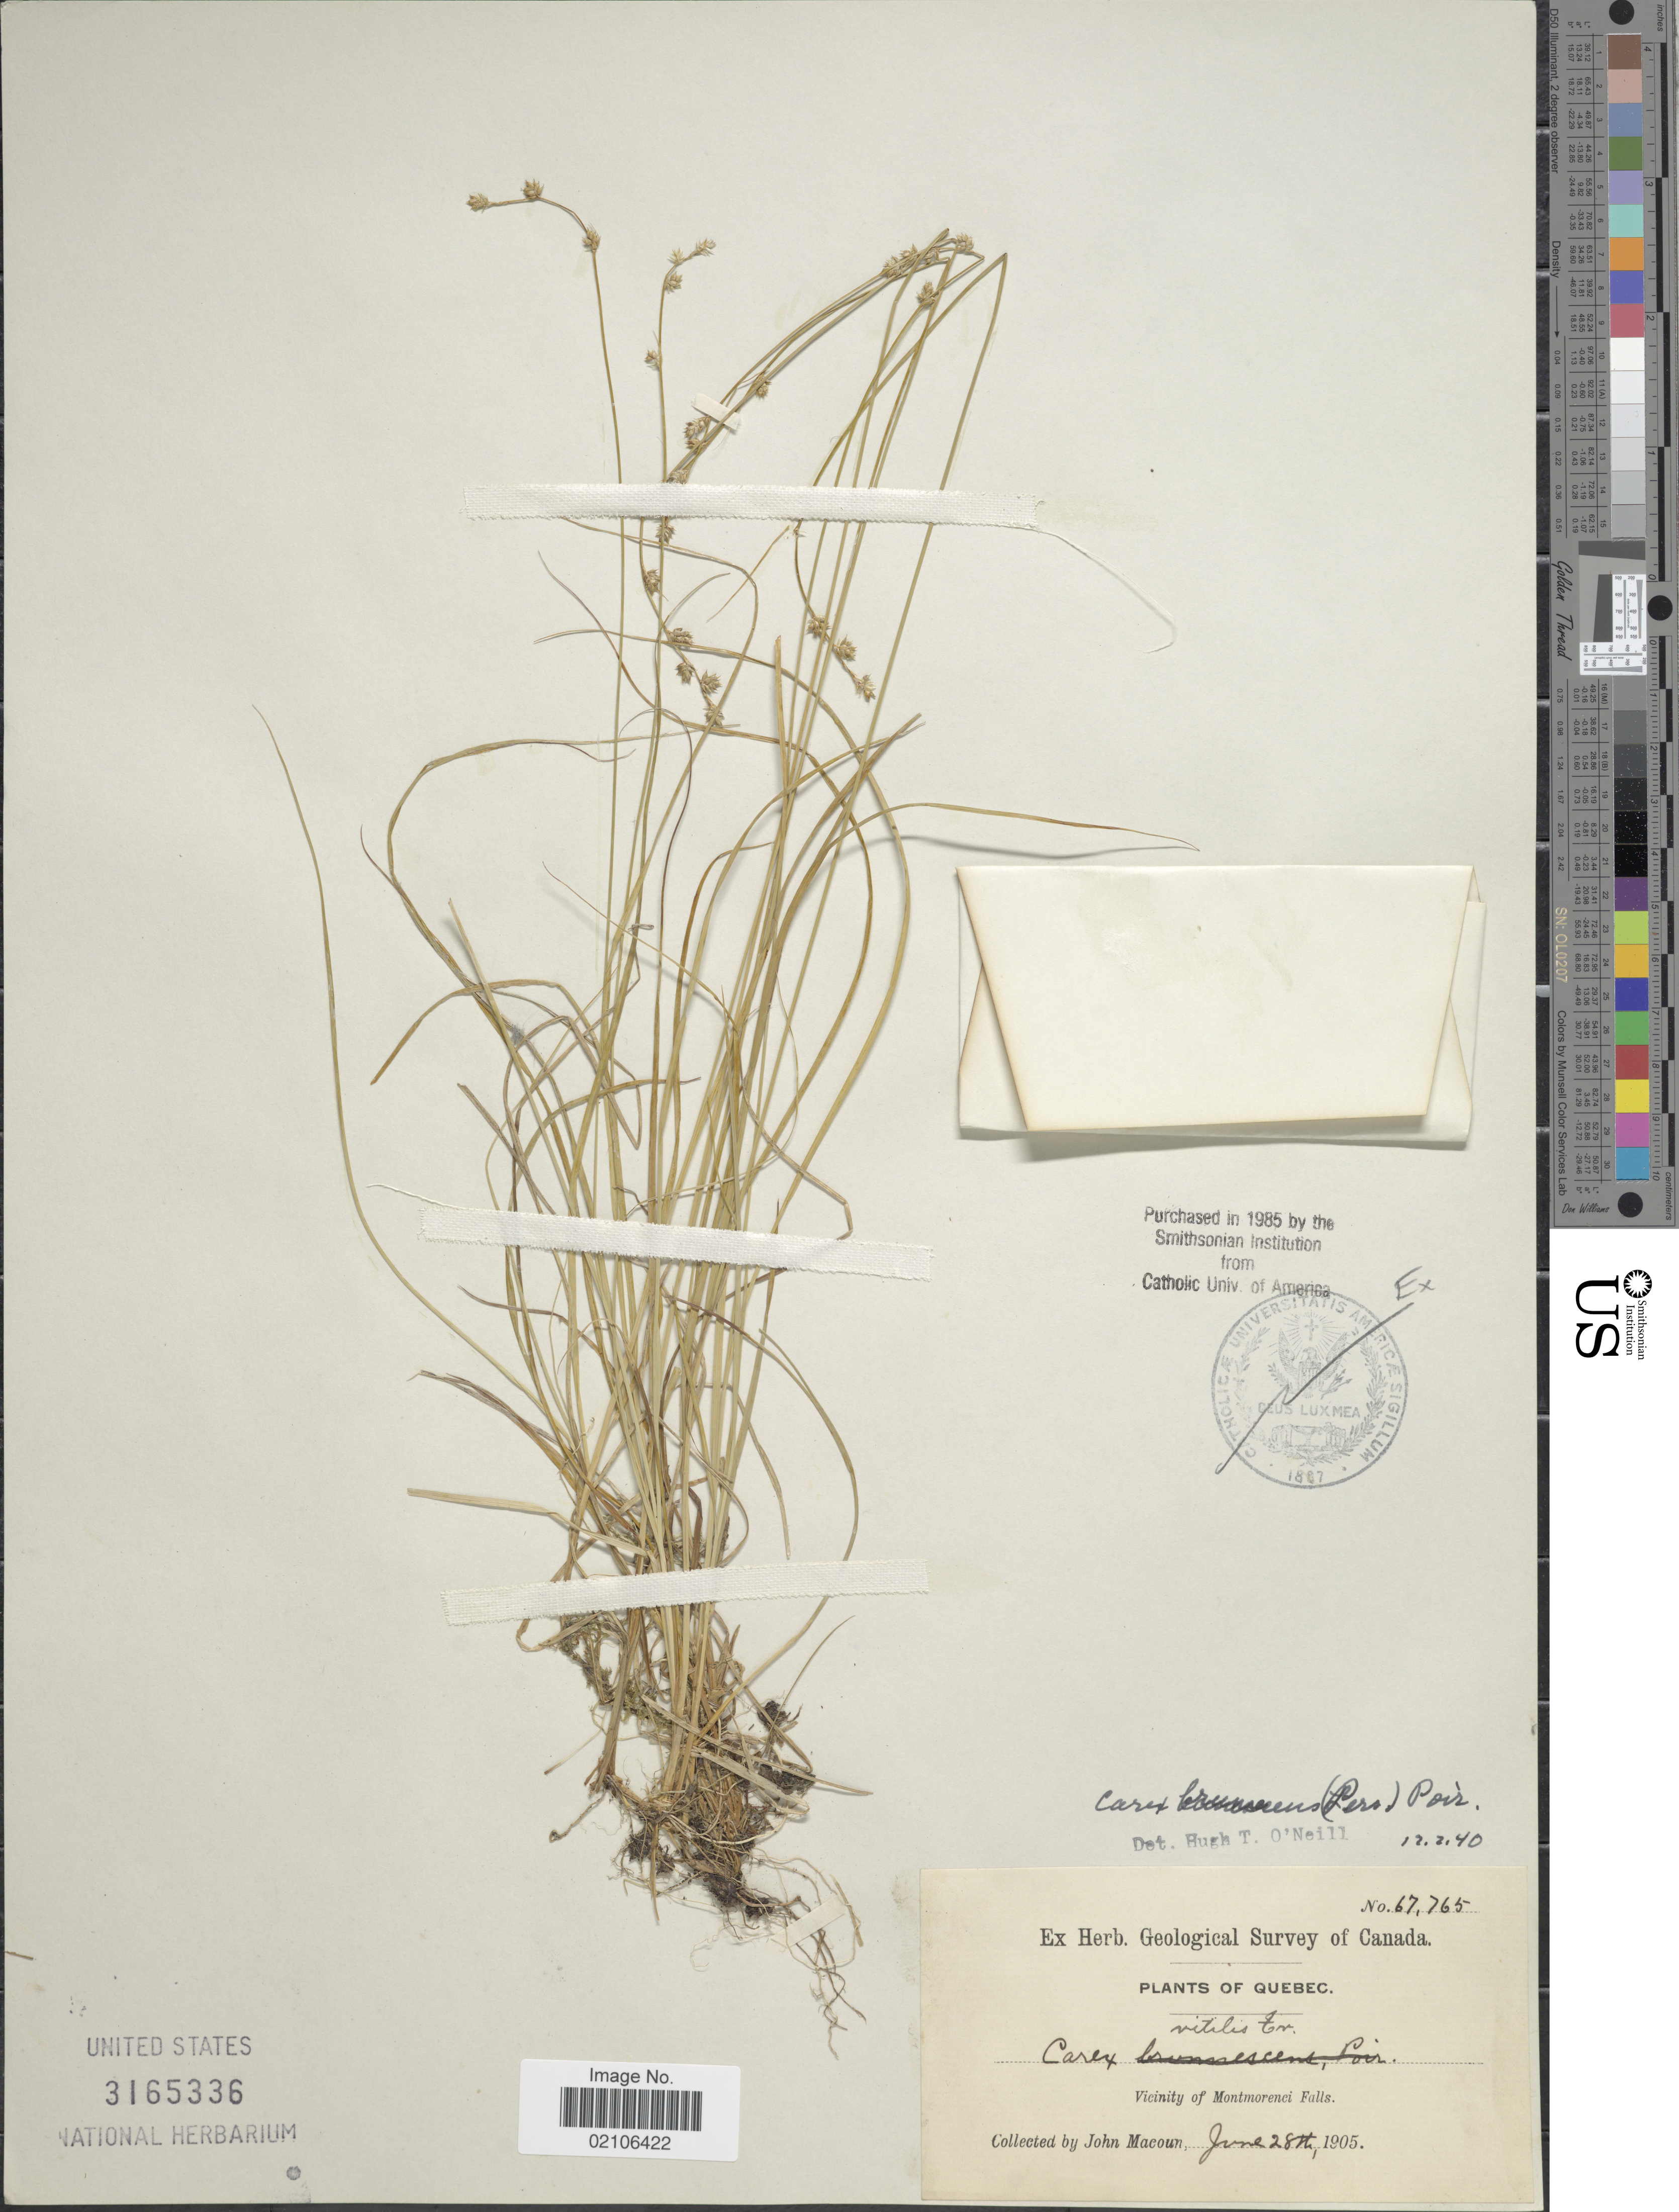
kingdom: Plantae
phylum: Tracheophyta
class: Liliopsida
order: Poales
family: Cyperaceae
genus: Carex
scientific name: Carex brunnescens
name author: (Pers.) Poir.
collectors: J. Macoun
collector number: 67765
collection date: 1905-06-28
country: Canada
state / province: Quebec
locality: Vicinity of Montmorenci Falls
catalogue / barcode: US 3165336